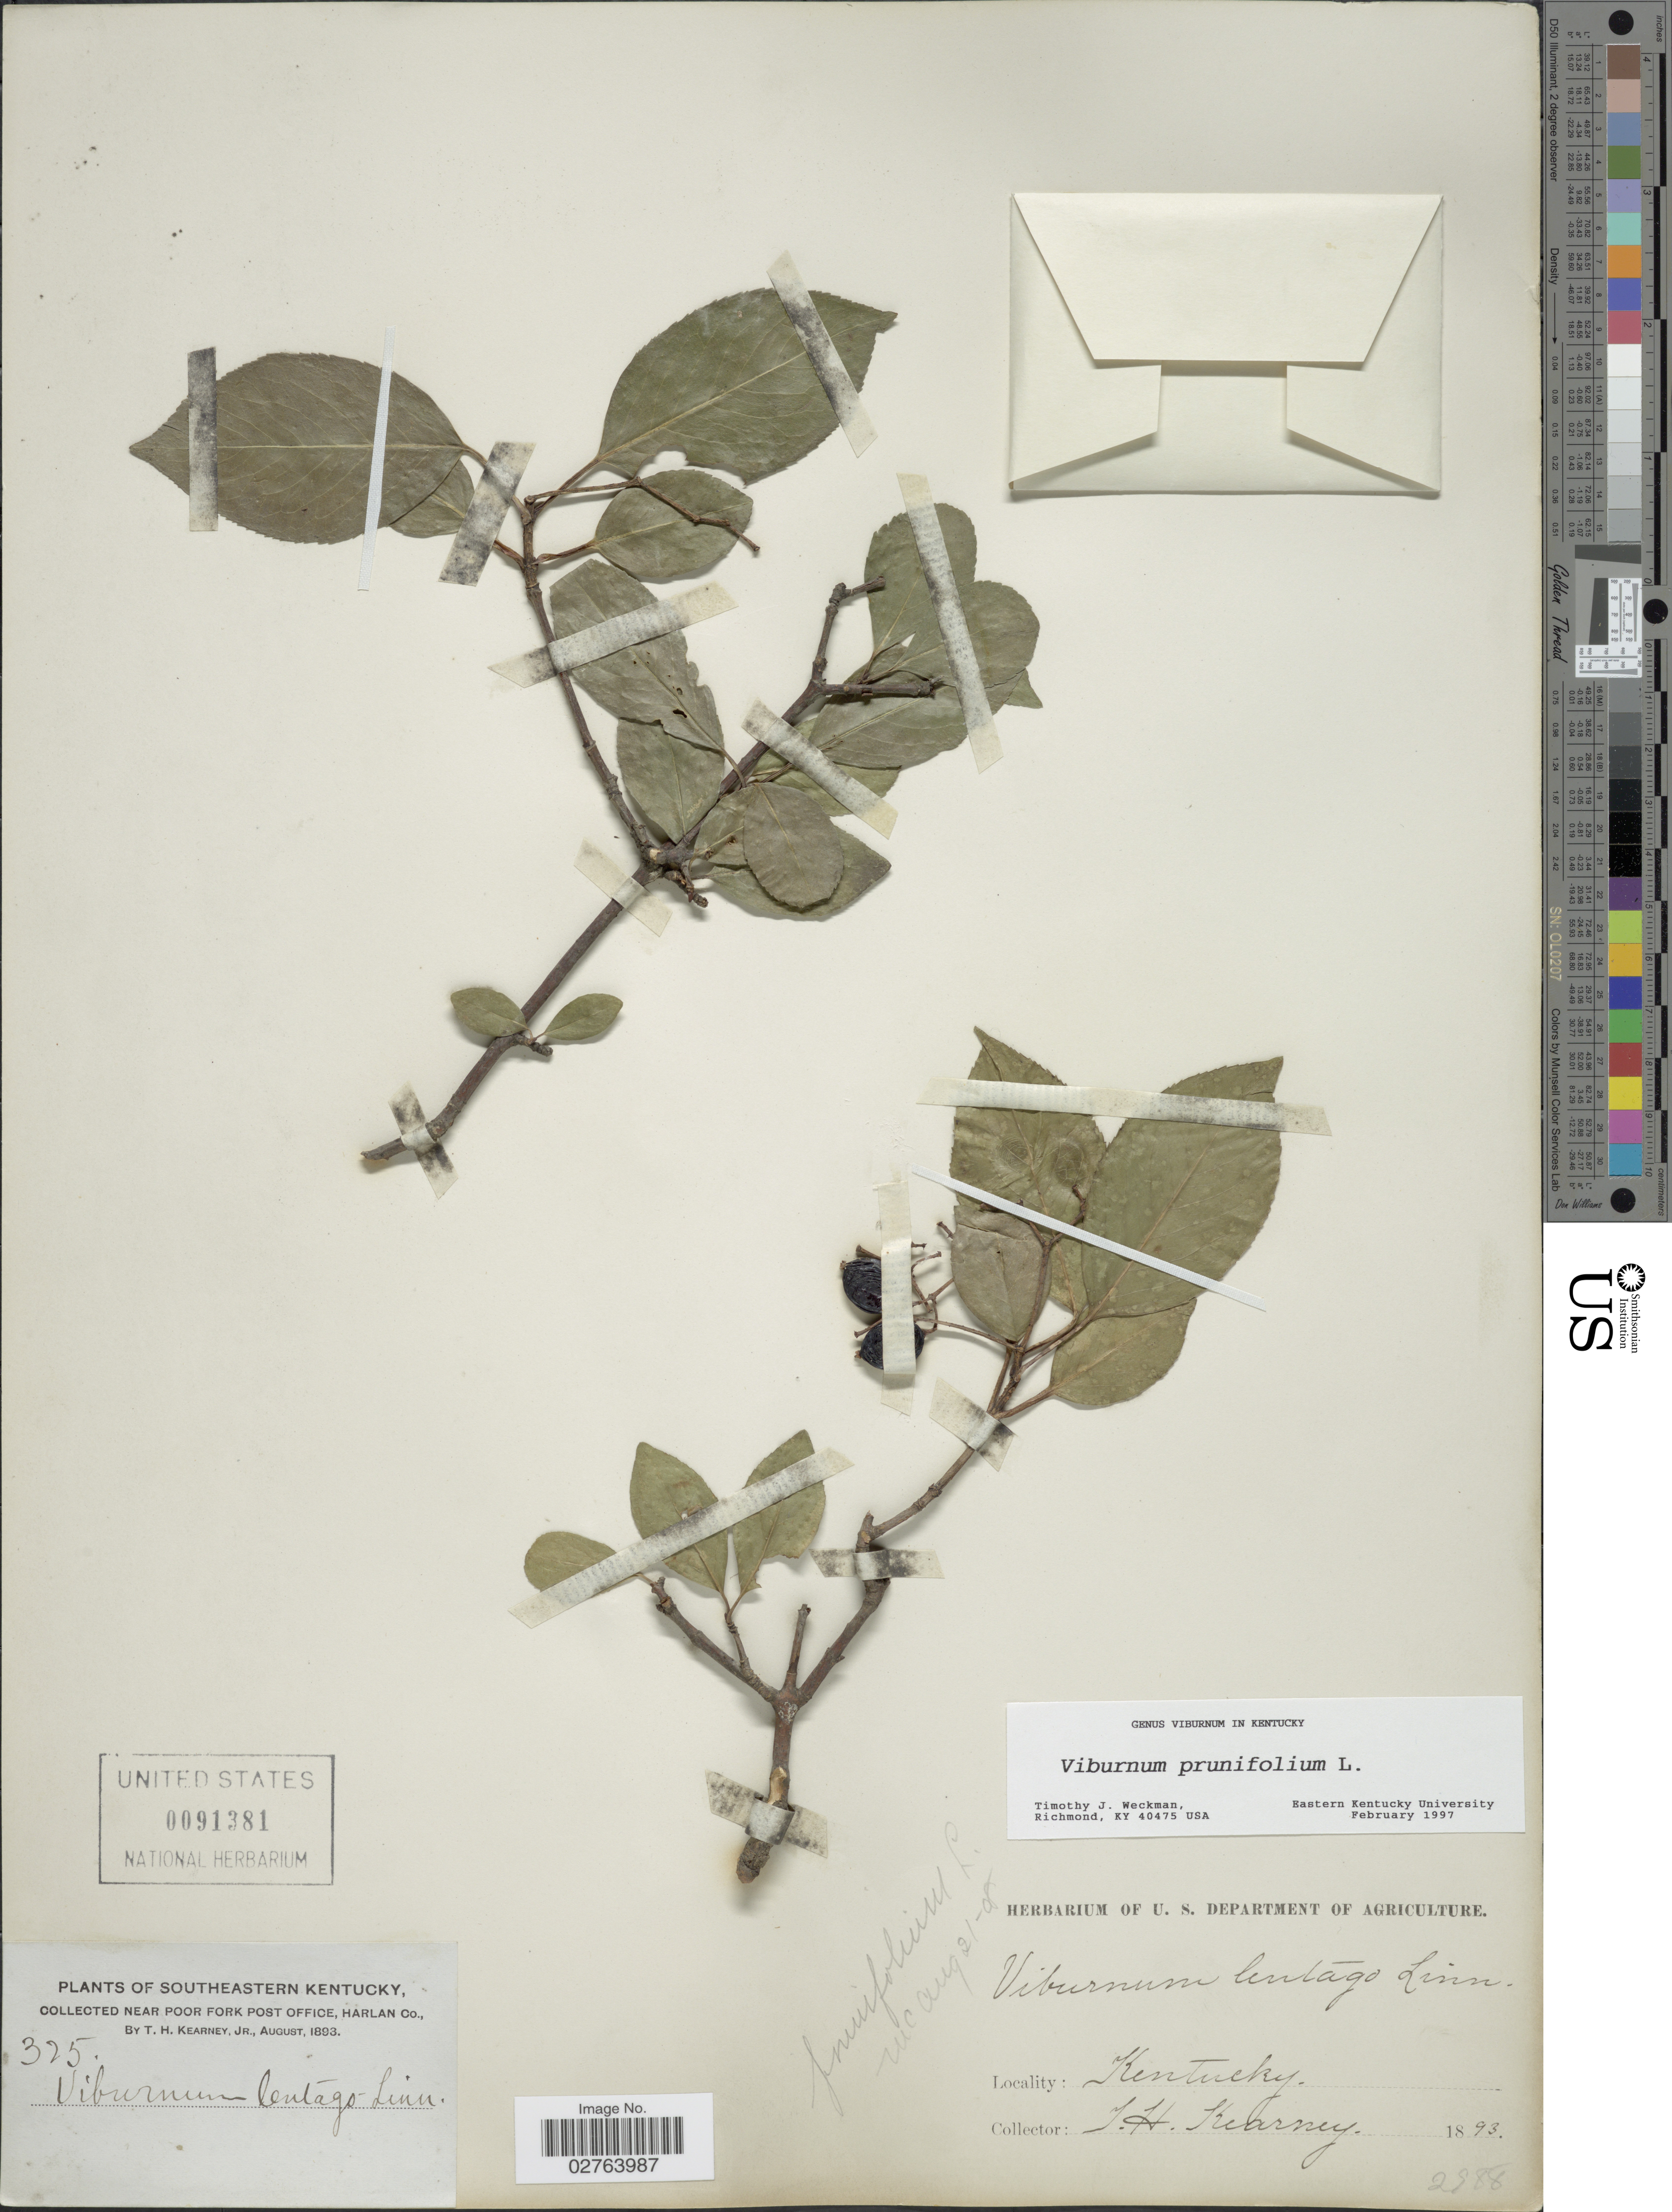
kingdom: Plantae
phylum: Tracheophyta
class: Magnoliopsida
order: Dipsacales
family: Viburnaceae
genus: Viburnum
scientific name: Viburnum prunifolium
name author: L.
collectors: T. H. Kearney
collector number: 325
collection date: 1893-08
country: United States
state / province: Kentucky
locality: Southeastern Kentucky. Near Poor Fork Post Office, Harlan Co.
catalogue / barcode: US 91381